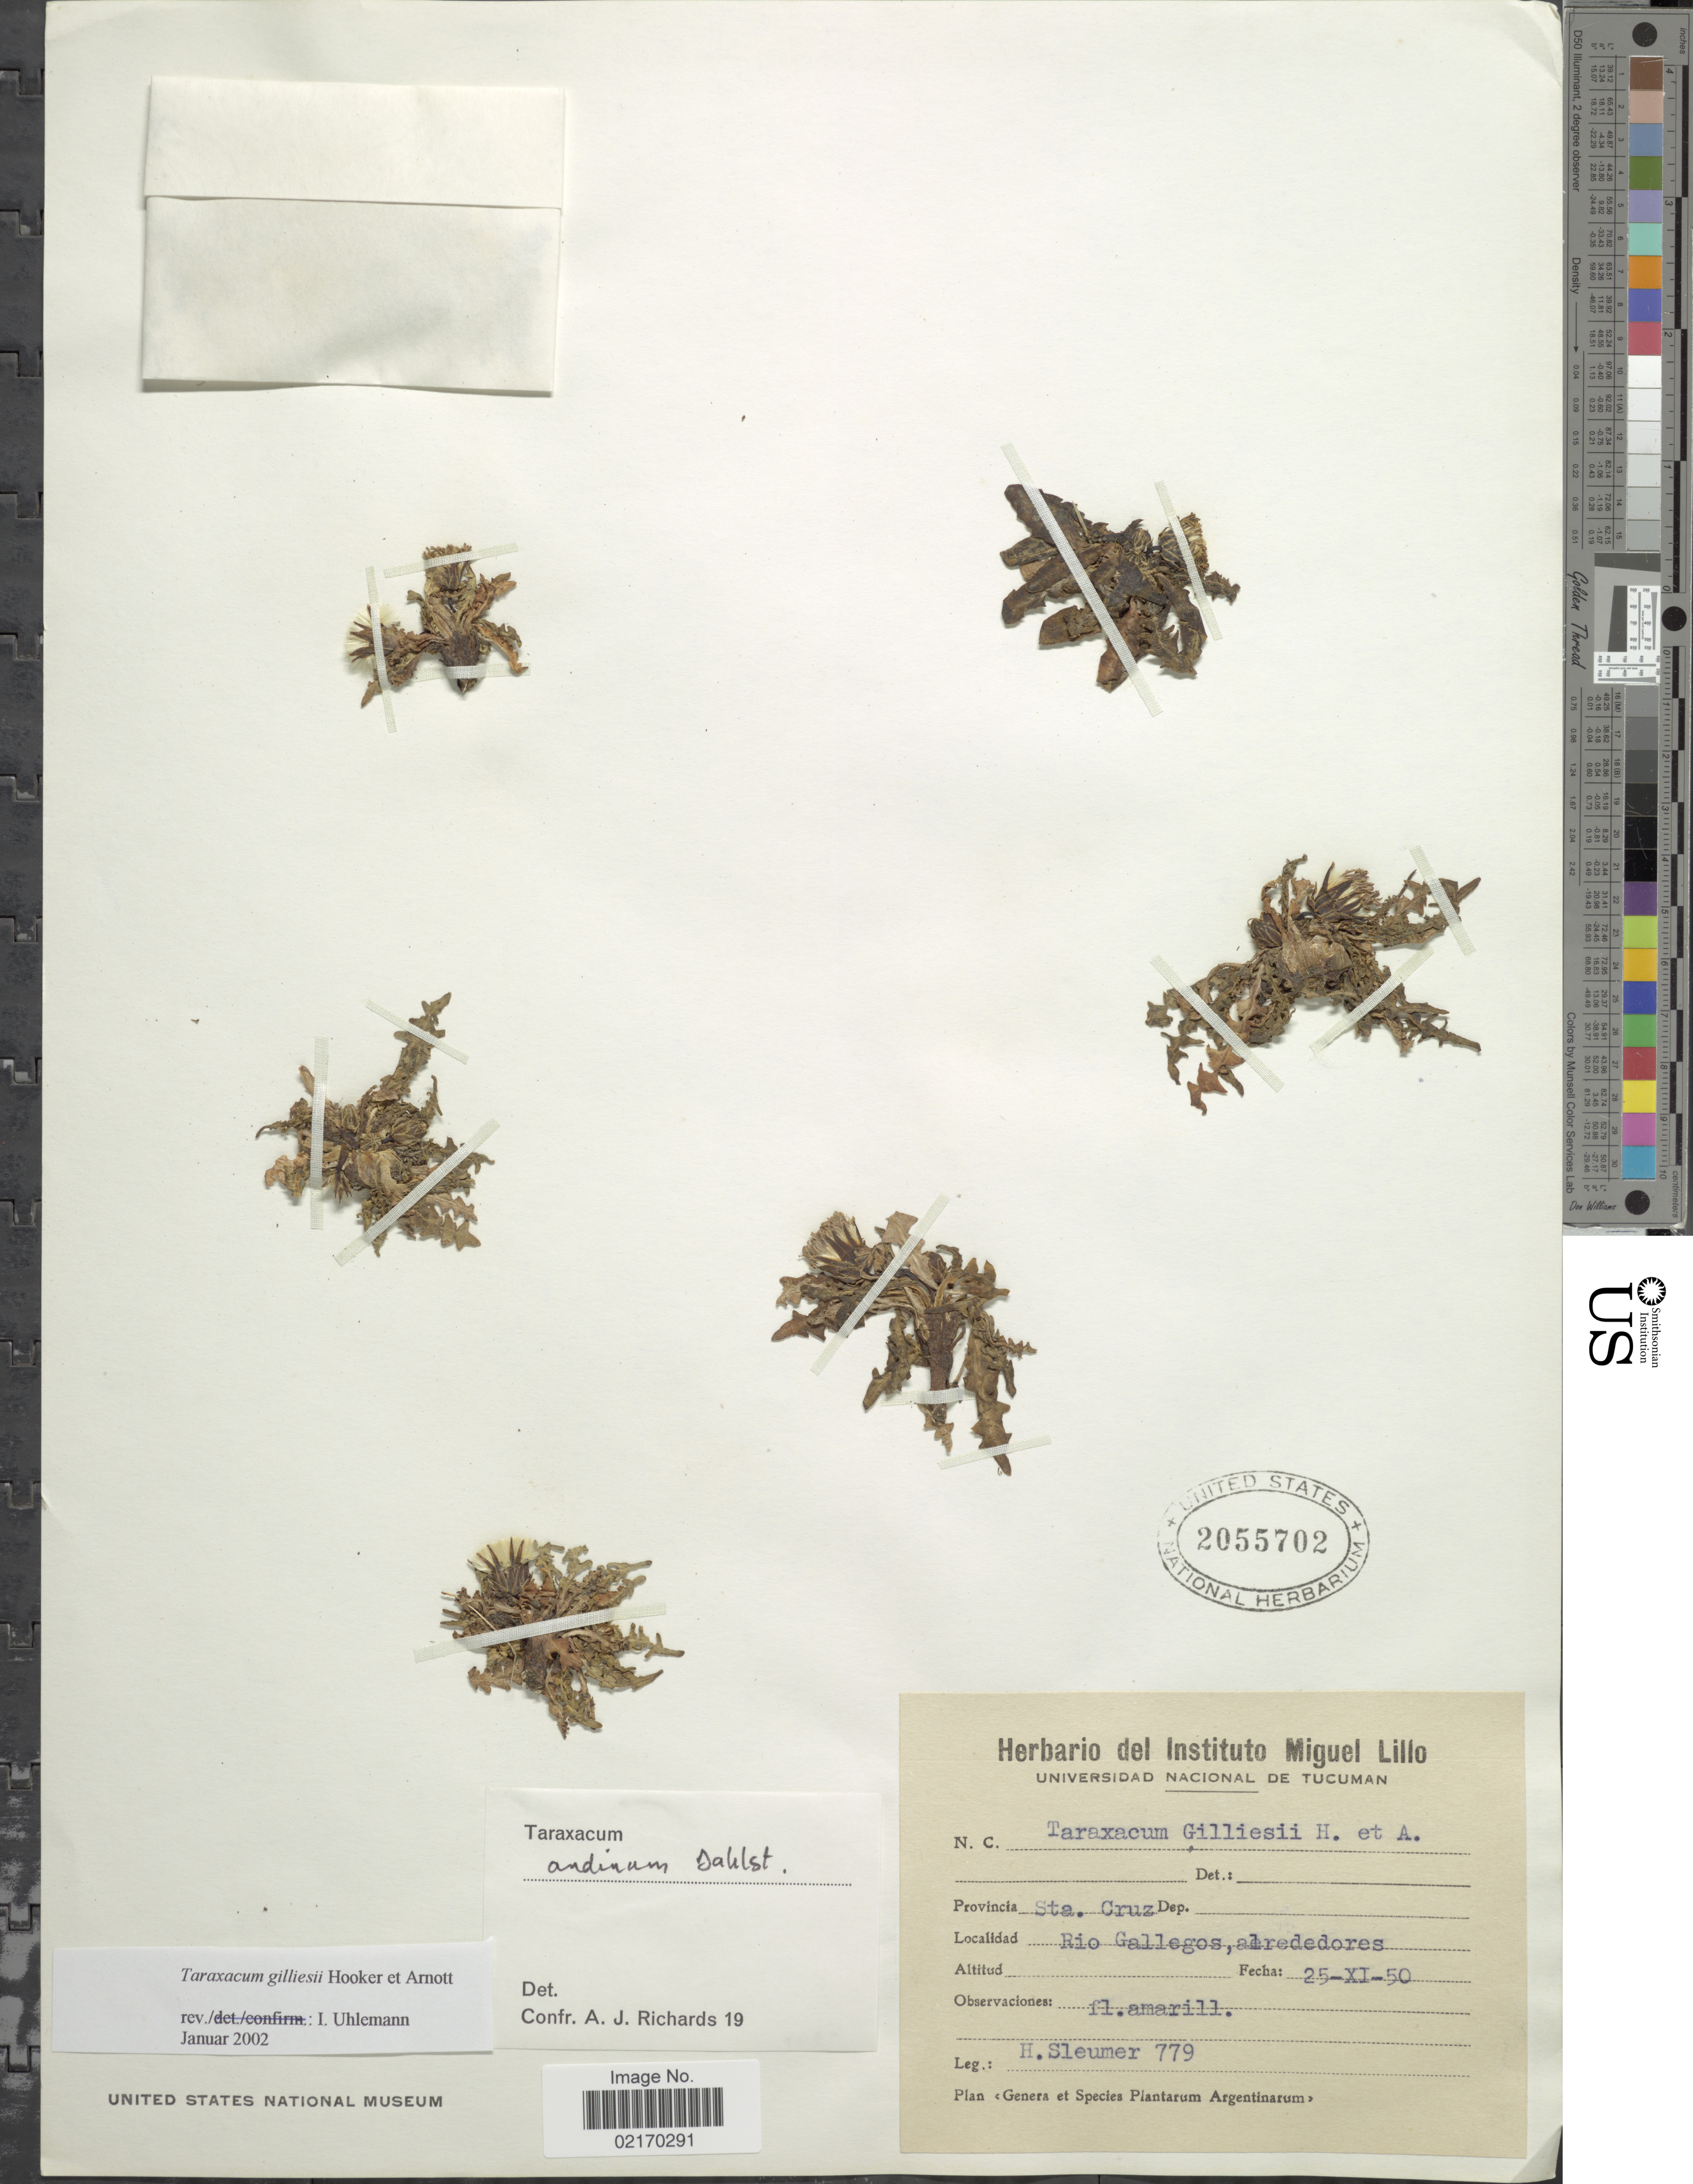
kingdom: Plantae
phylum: Tracheophyta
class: Magnoliopsida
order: Asterales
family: Asteraceae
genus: Taraxacum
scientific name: Taraxacum gilliesii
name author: Hook. & Arn.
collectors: H. O. Sleumer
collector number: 779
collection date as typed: Transcribed d/m/y: 25/11/50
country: Argentina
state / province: Santa Cruz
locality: Rio Gallegos, alrededores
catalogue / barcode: US 2055702